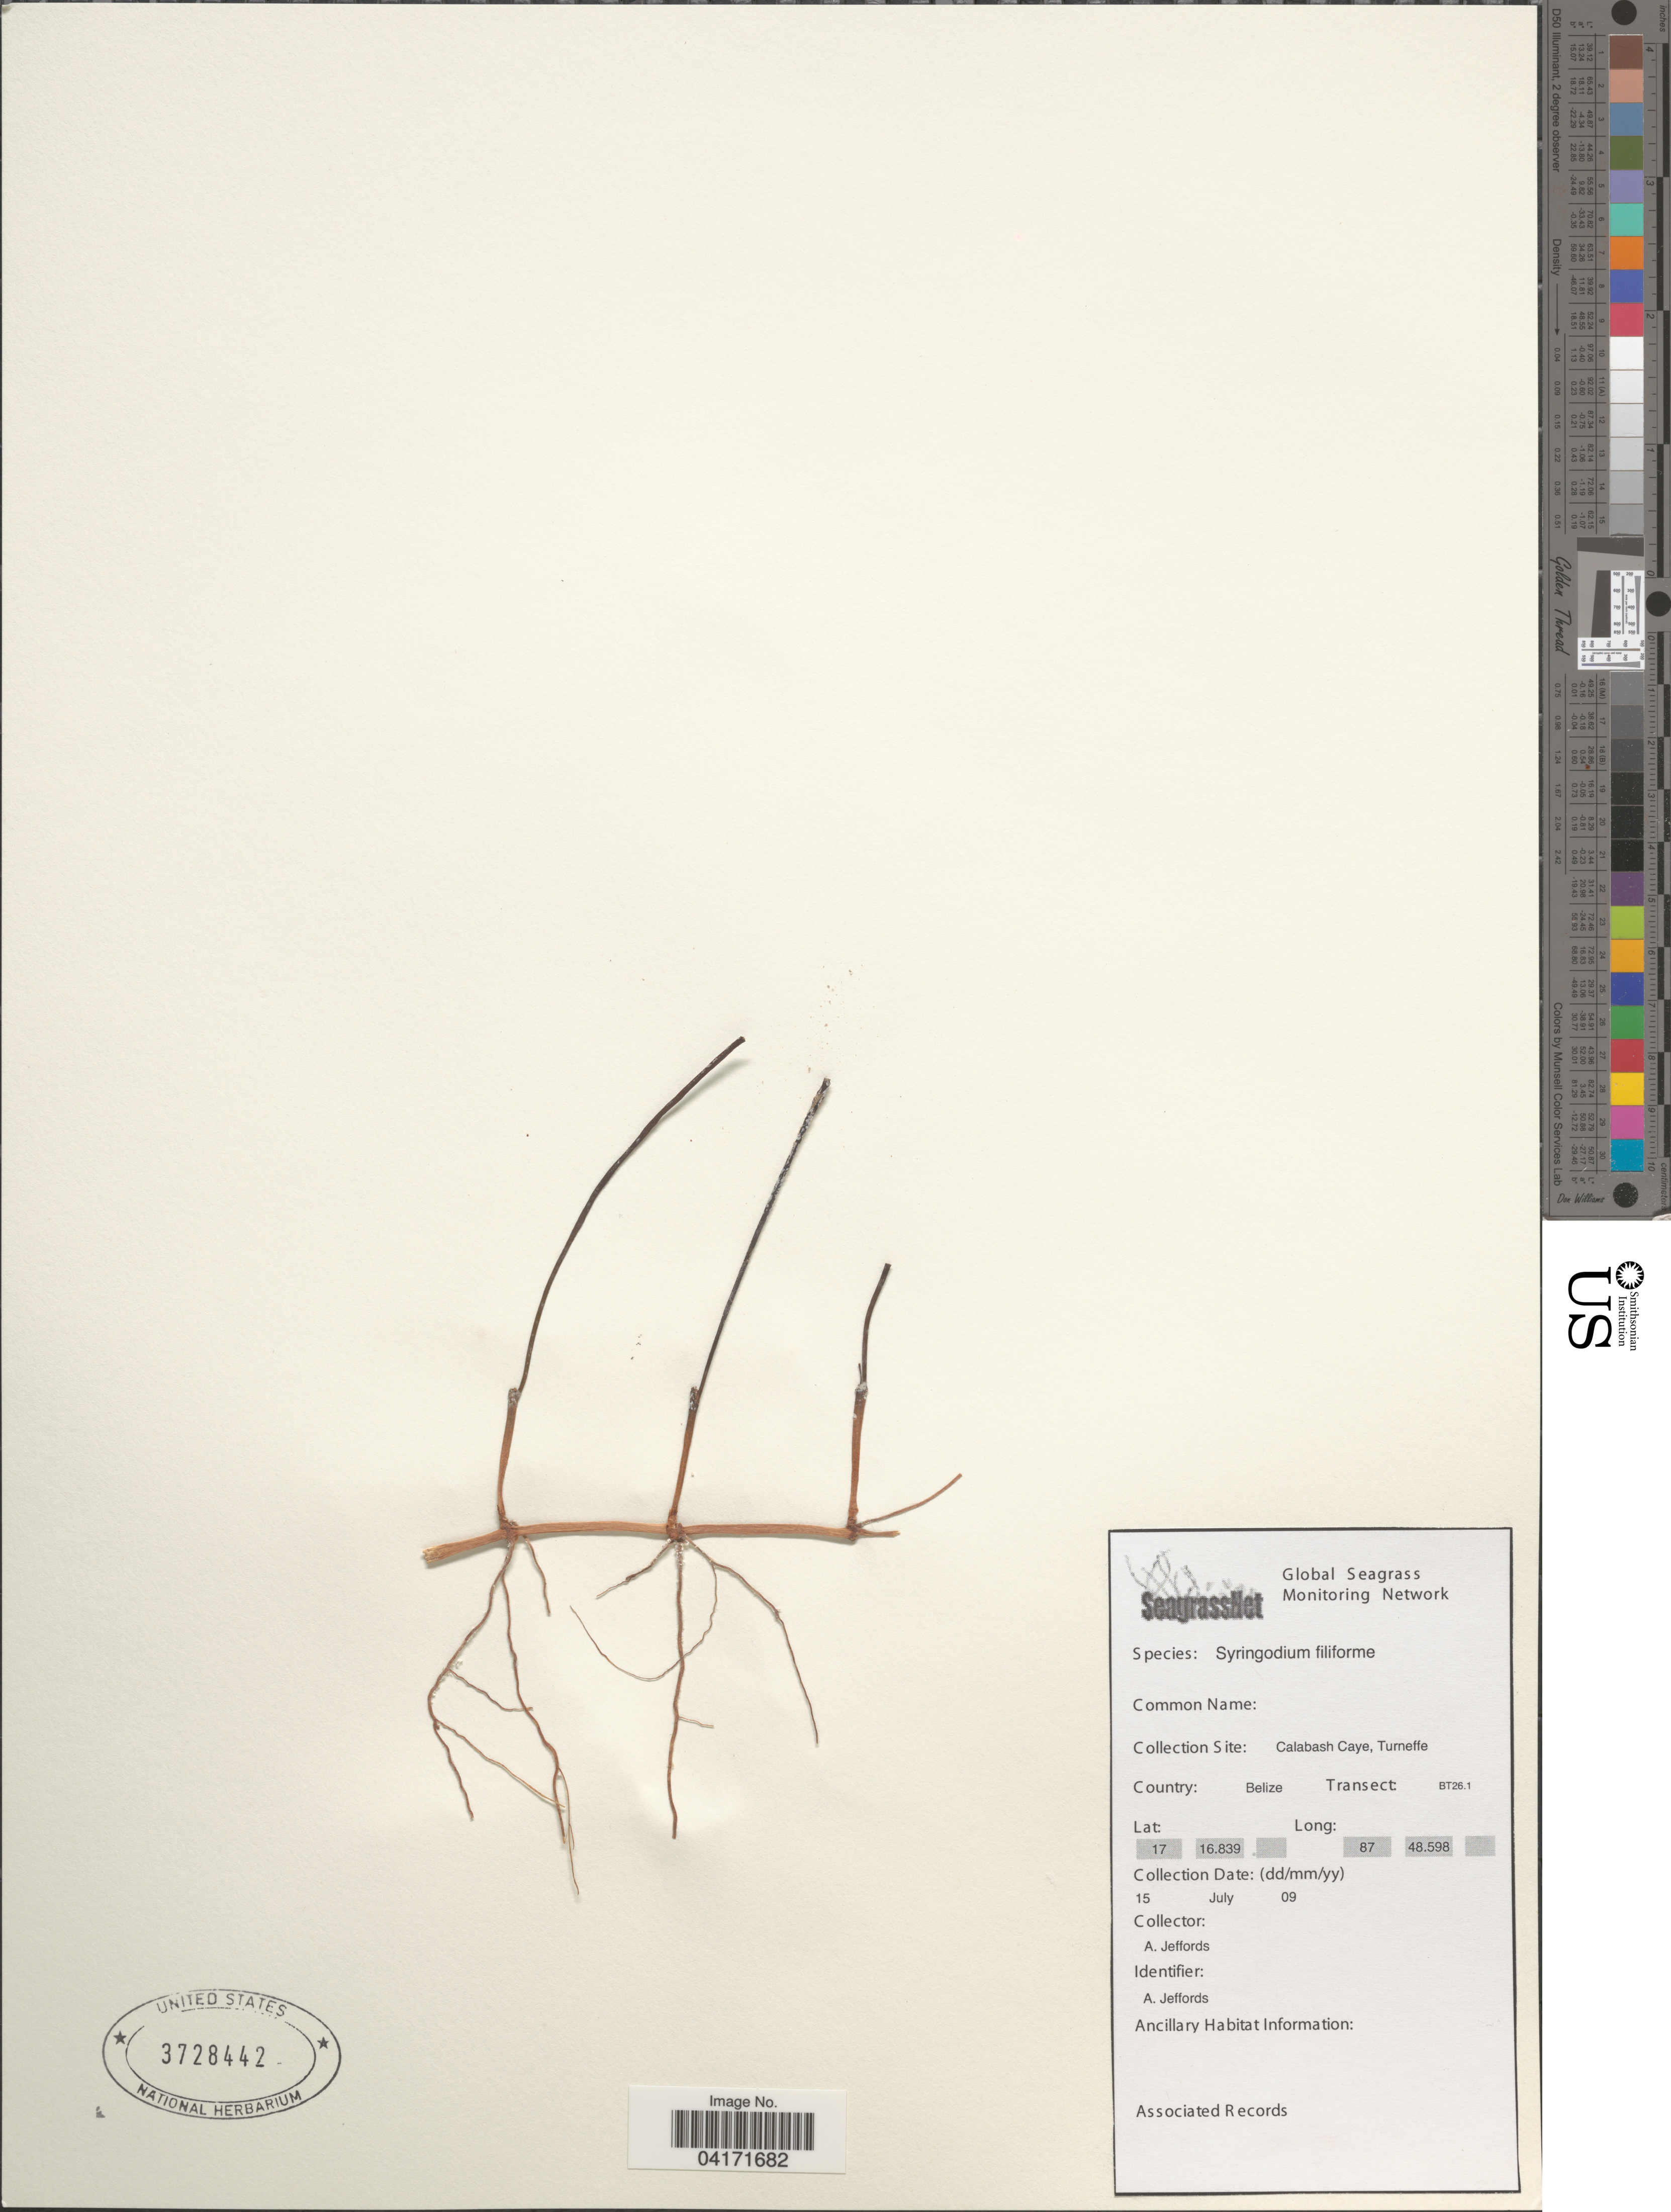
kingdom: Plantae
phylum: Tracheophyta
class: Liliopsida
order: Alismatales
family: Cymodoceaceae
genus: Syringodium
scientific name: Syringodium filiforme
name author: Kütz.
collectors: A. Jeffords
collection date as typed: Transcribed d/m/y: 15/7/9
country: Belize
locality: Calabash Caye, Turneffe. Transect: BT26.1.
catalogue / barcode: US 3728442